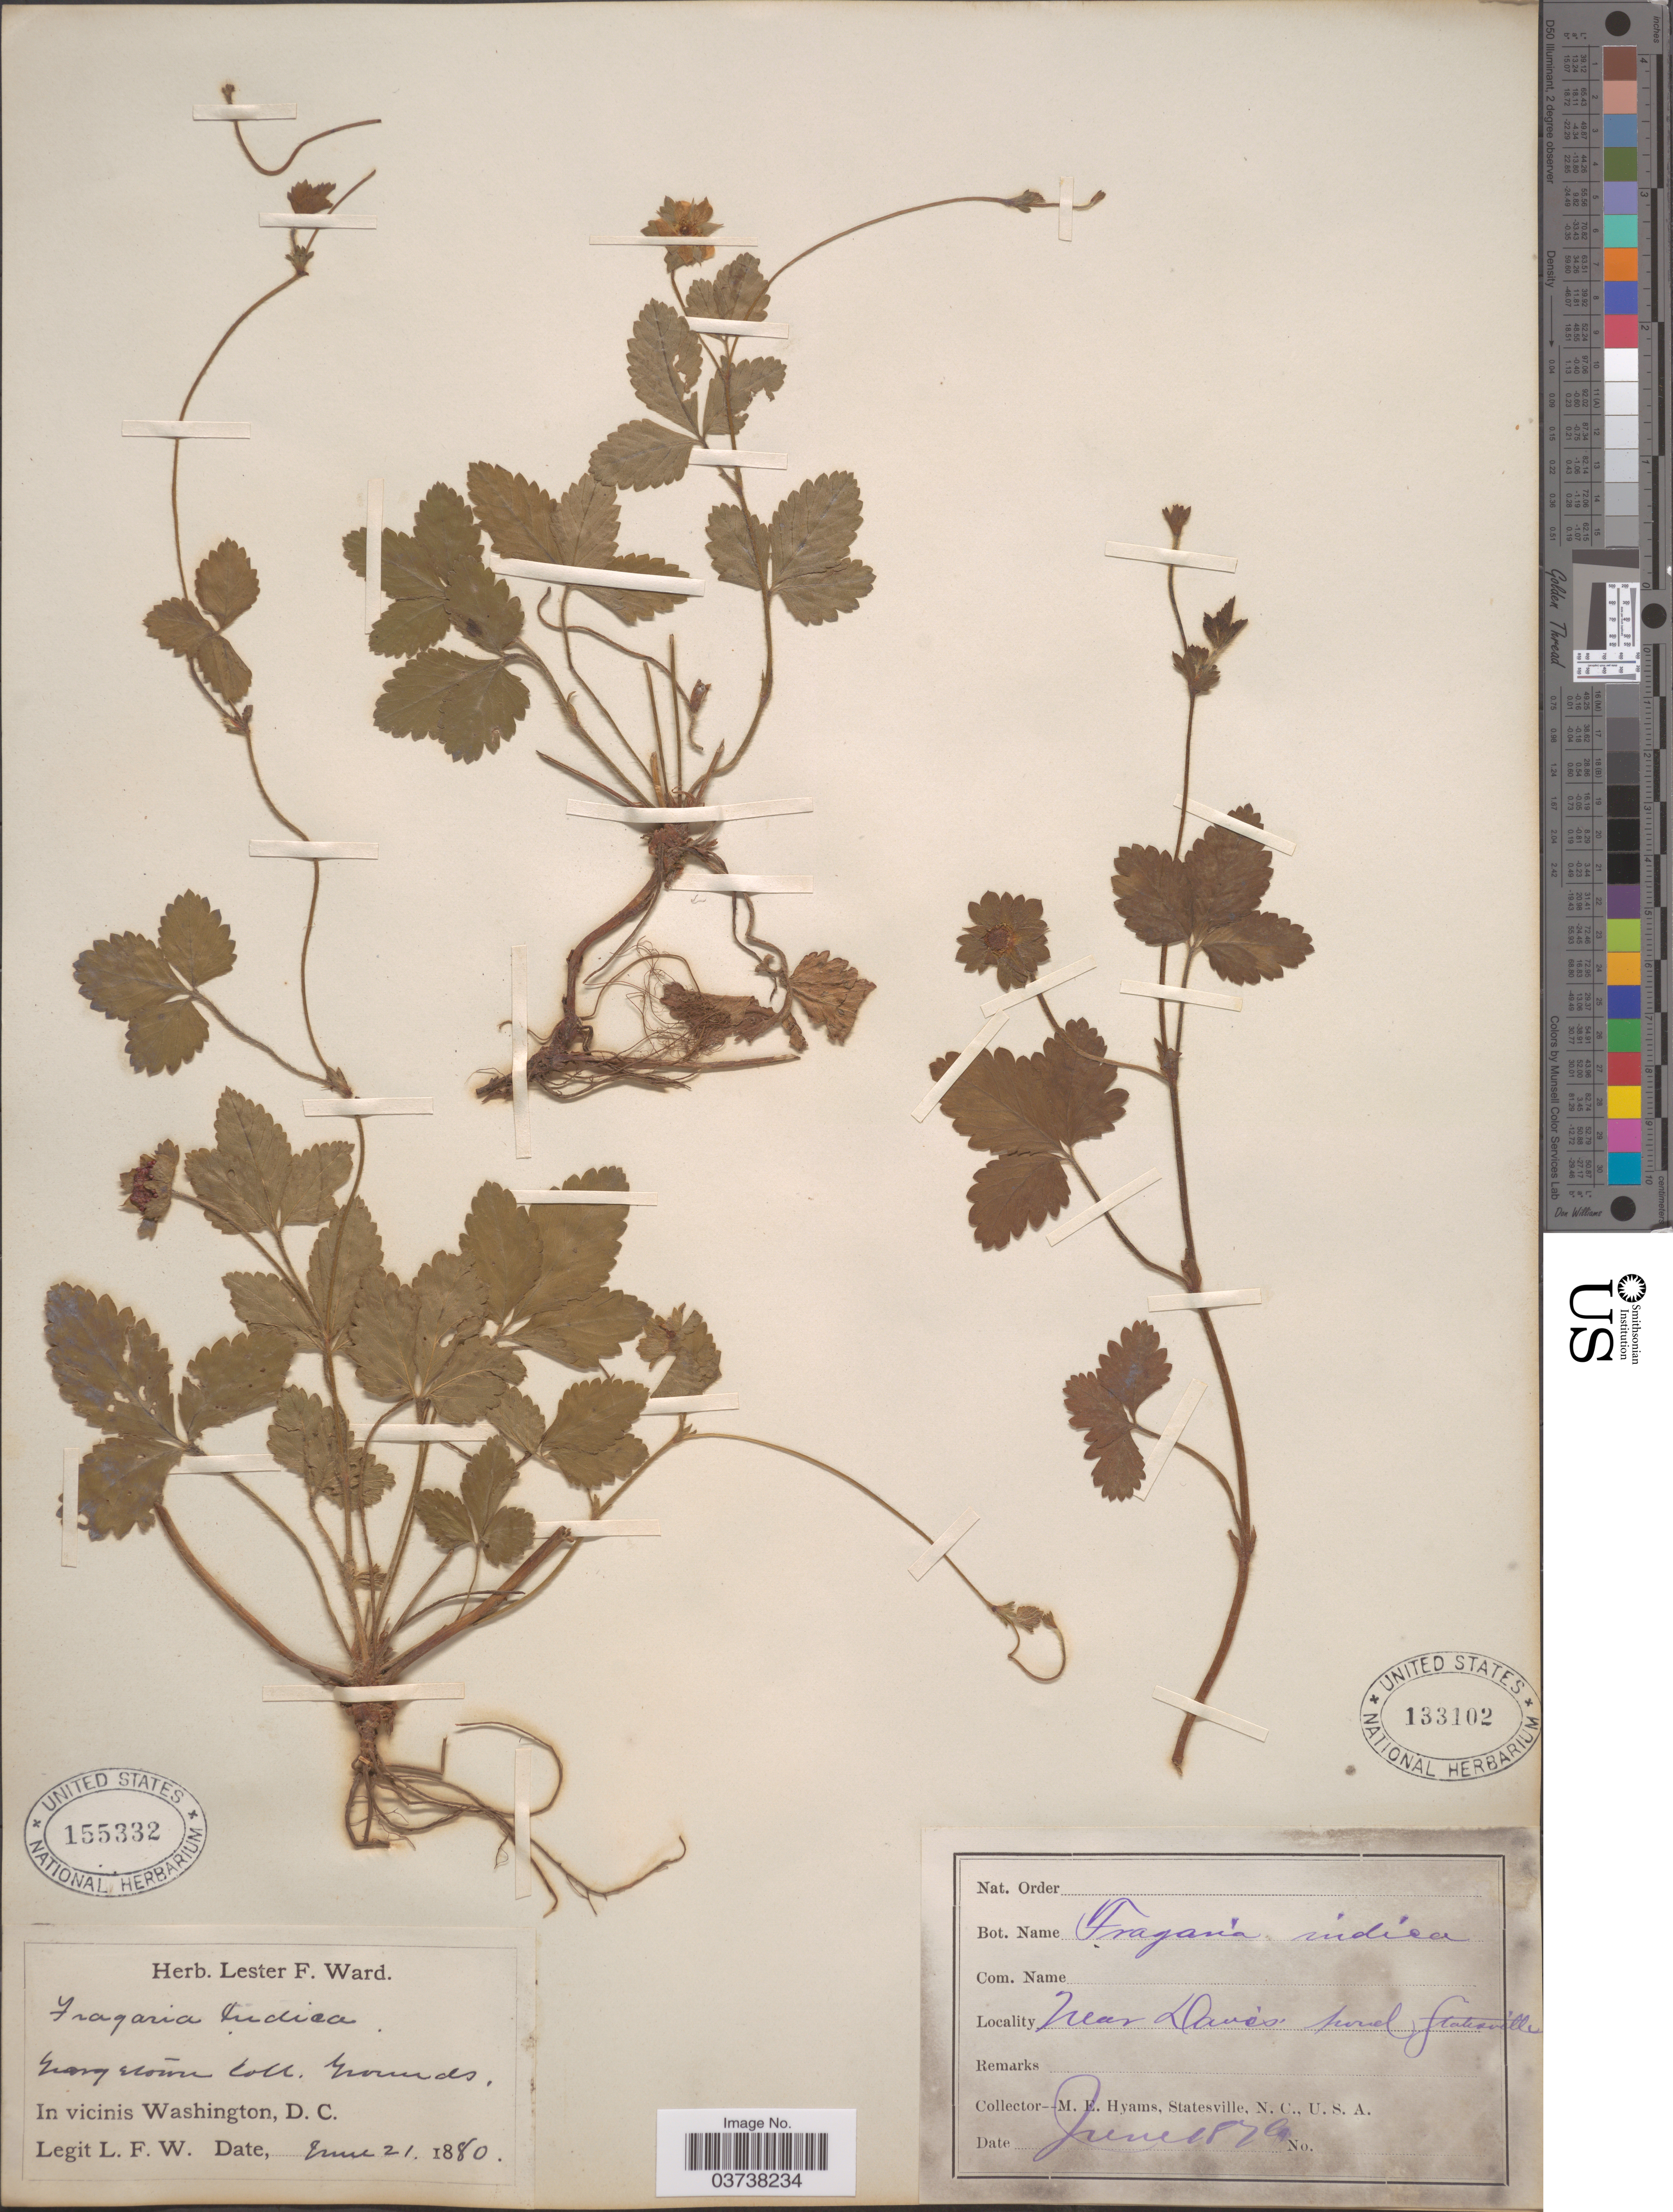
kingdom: Plantae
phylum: Tracheophyta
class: Magnoliopsida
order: Rosales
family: Rosaceae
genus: Potentilla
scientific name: Potentilla indica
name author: (Andrews) Th. Wolf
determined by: Strong, Mark T., (BOT), Smithsonian Institution - National Museum of Natural History (UNITED STATES)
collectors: L. Ward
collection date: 1880-06-21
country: United States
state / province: District of Columbia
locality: Georgetown. In vicinis Washington.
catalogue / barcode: US 155332